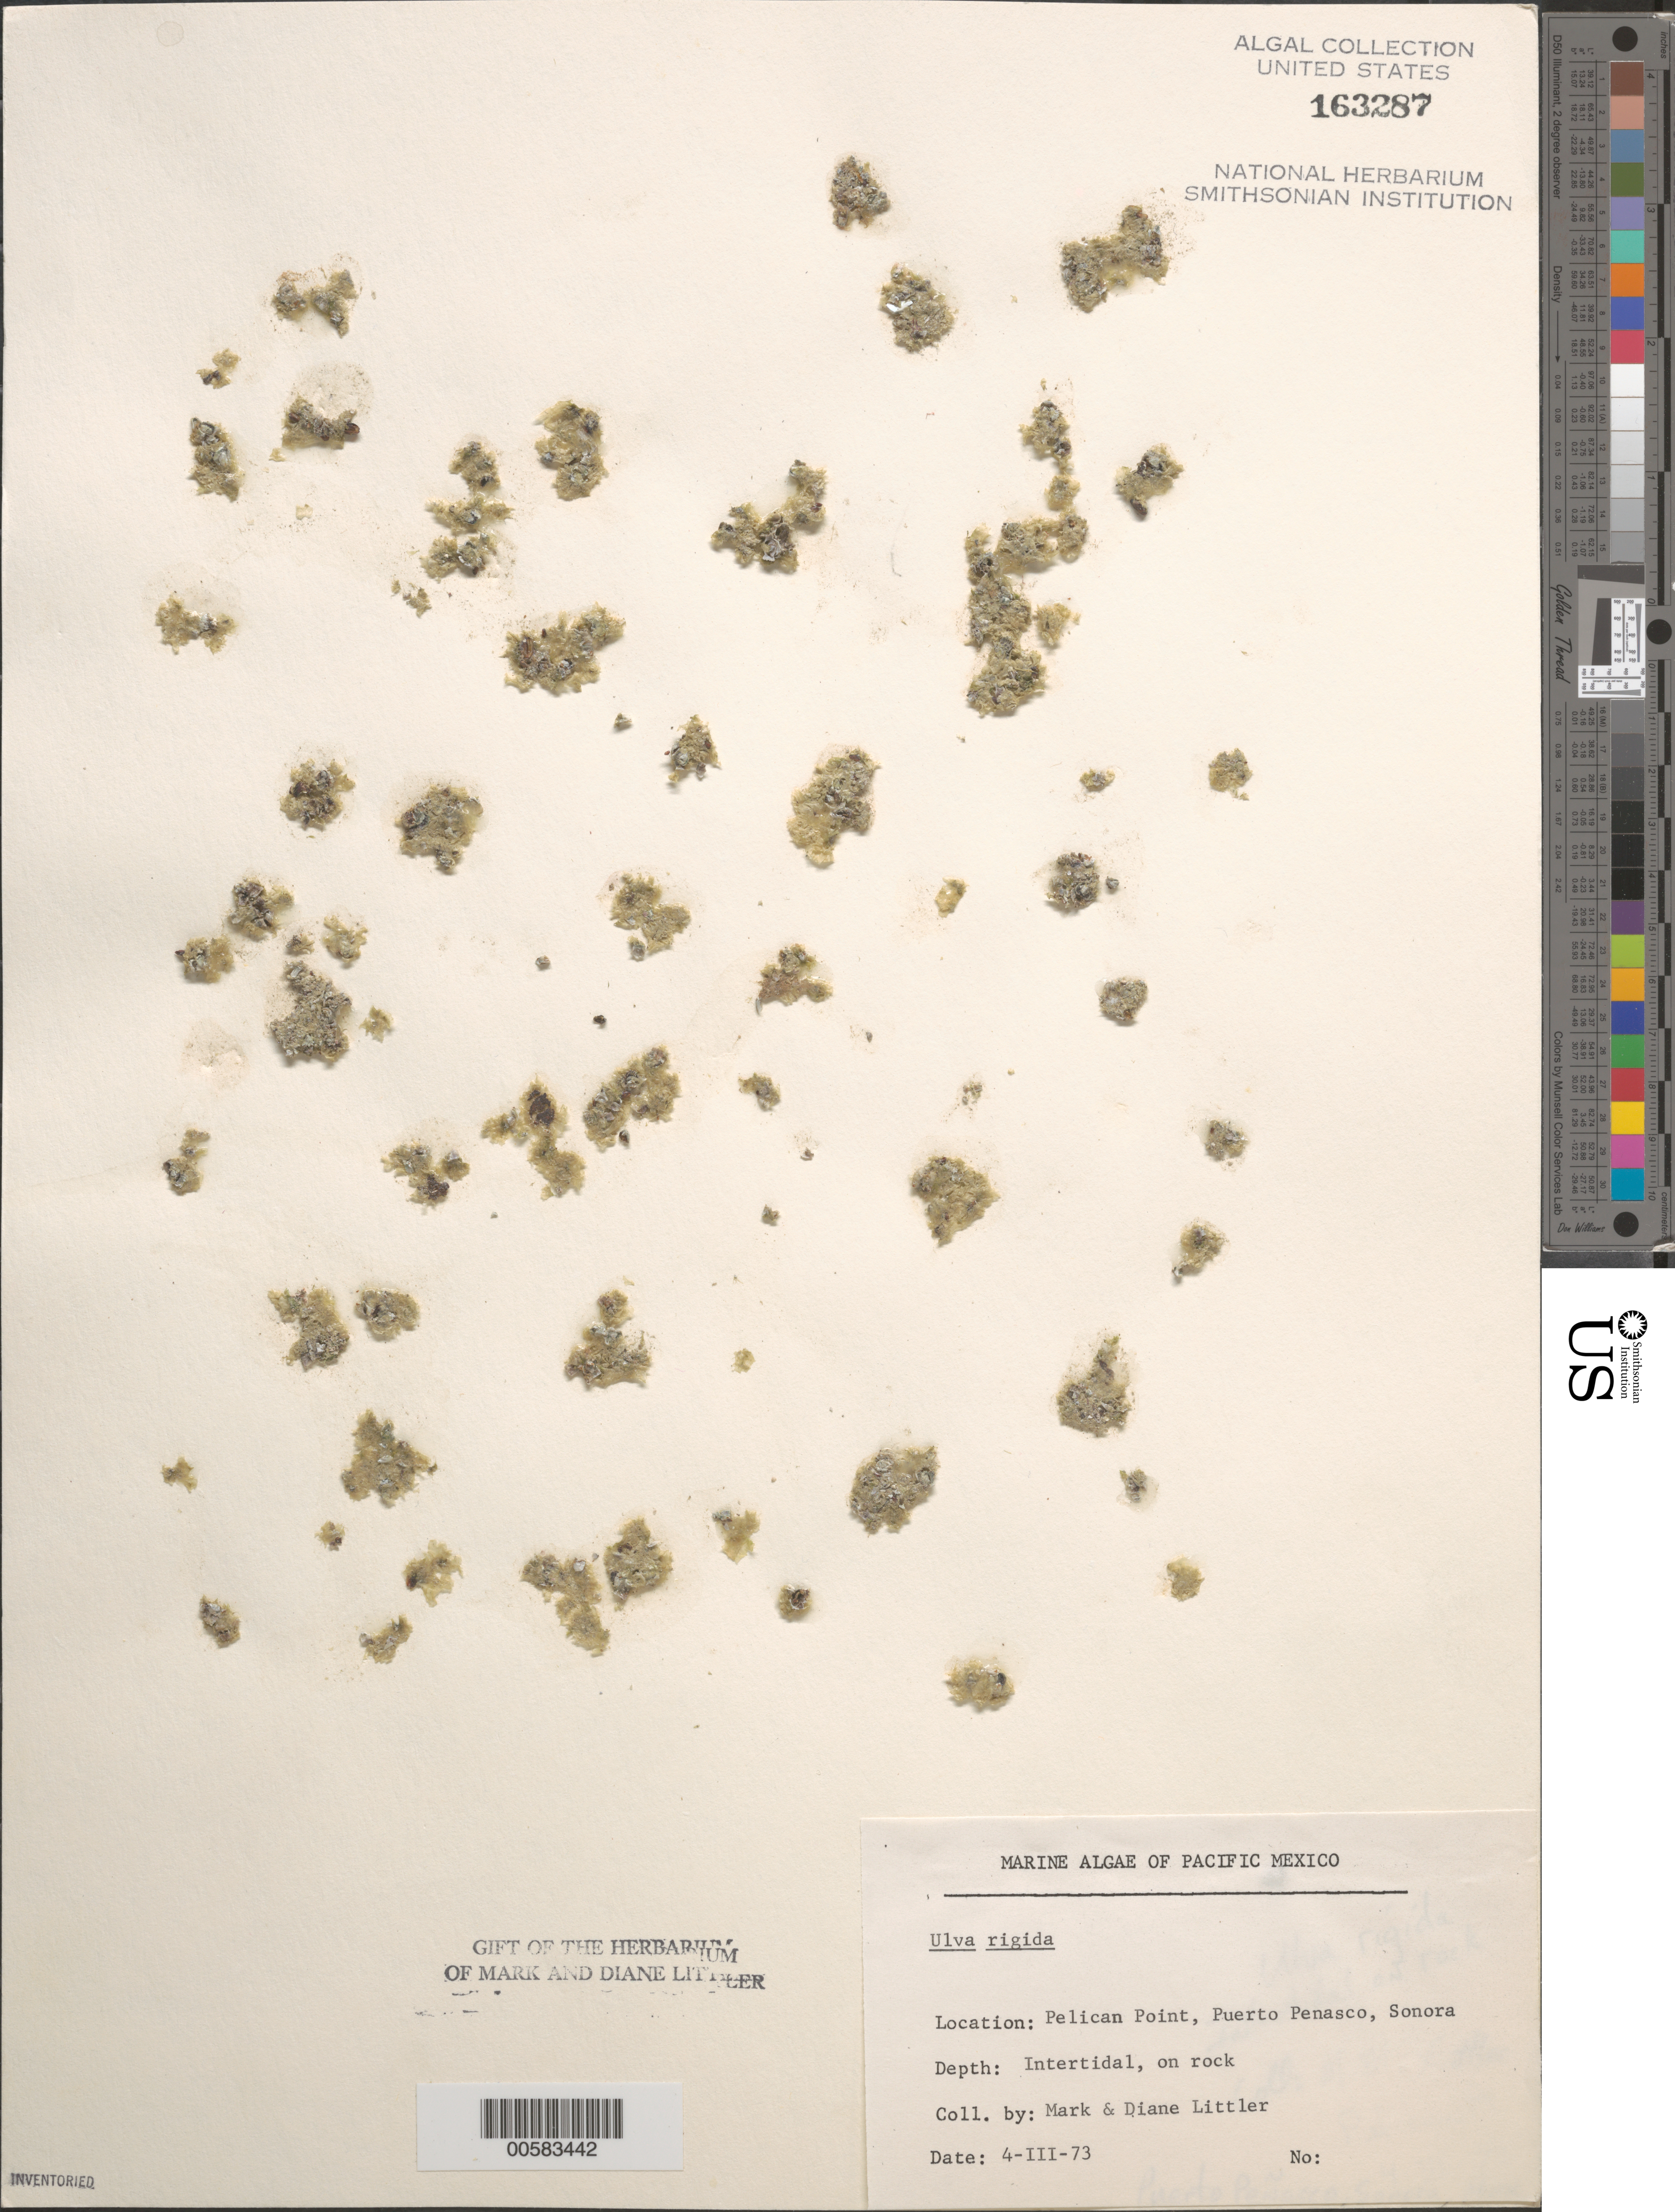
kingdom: Plantae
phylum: Chlorophyta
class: Ulvophyceae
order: Ulvales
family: Ulvaceae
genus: Ulva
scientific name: Ulva rigida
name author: C. Agardh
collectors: M. M. Littler & D. S. Littler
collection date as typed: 04 Mar 1973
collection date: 1973-03-04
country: Mexico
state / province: Sonora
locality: Pelican Point, Puerto Penasco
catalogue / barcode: US 163287